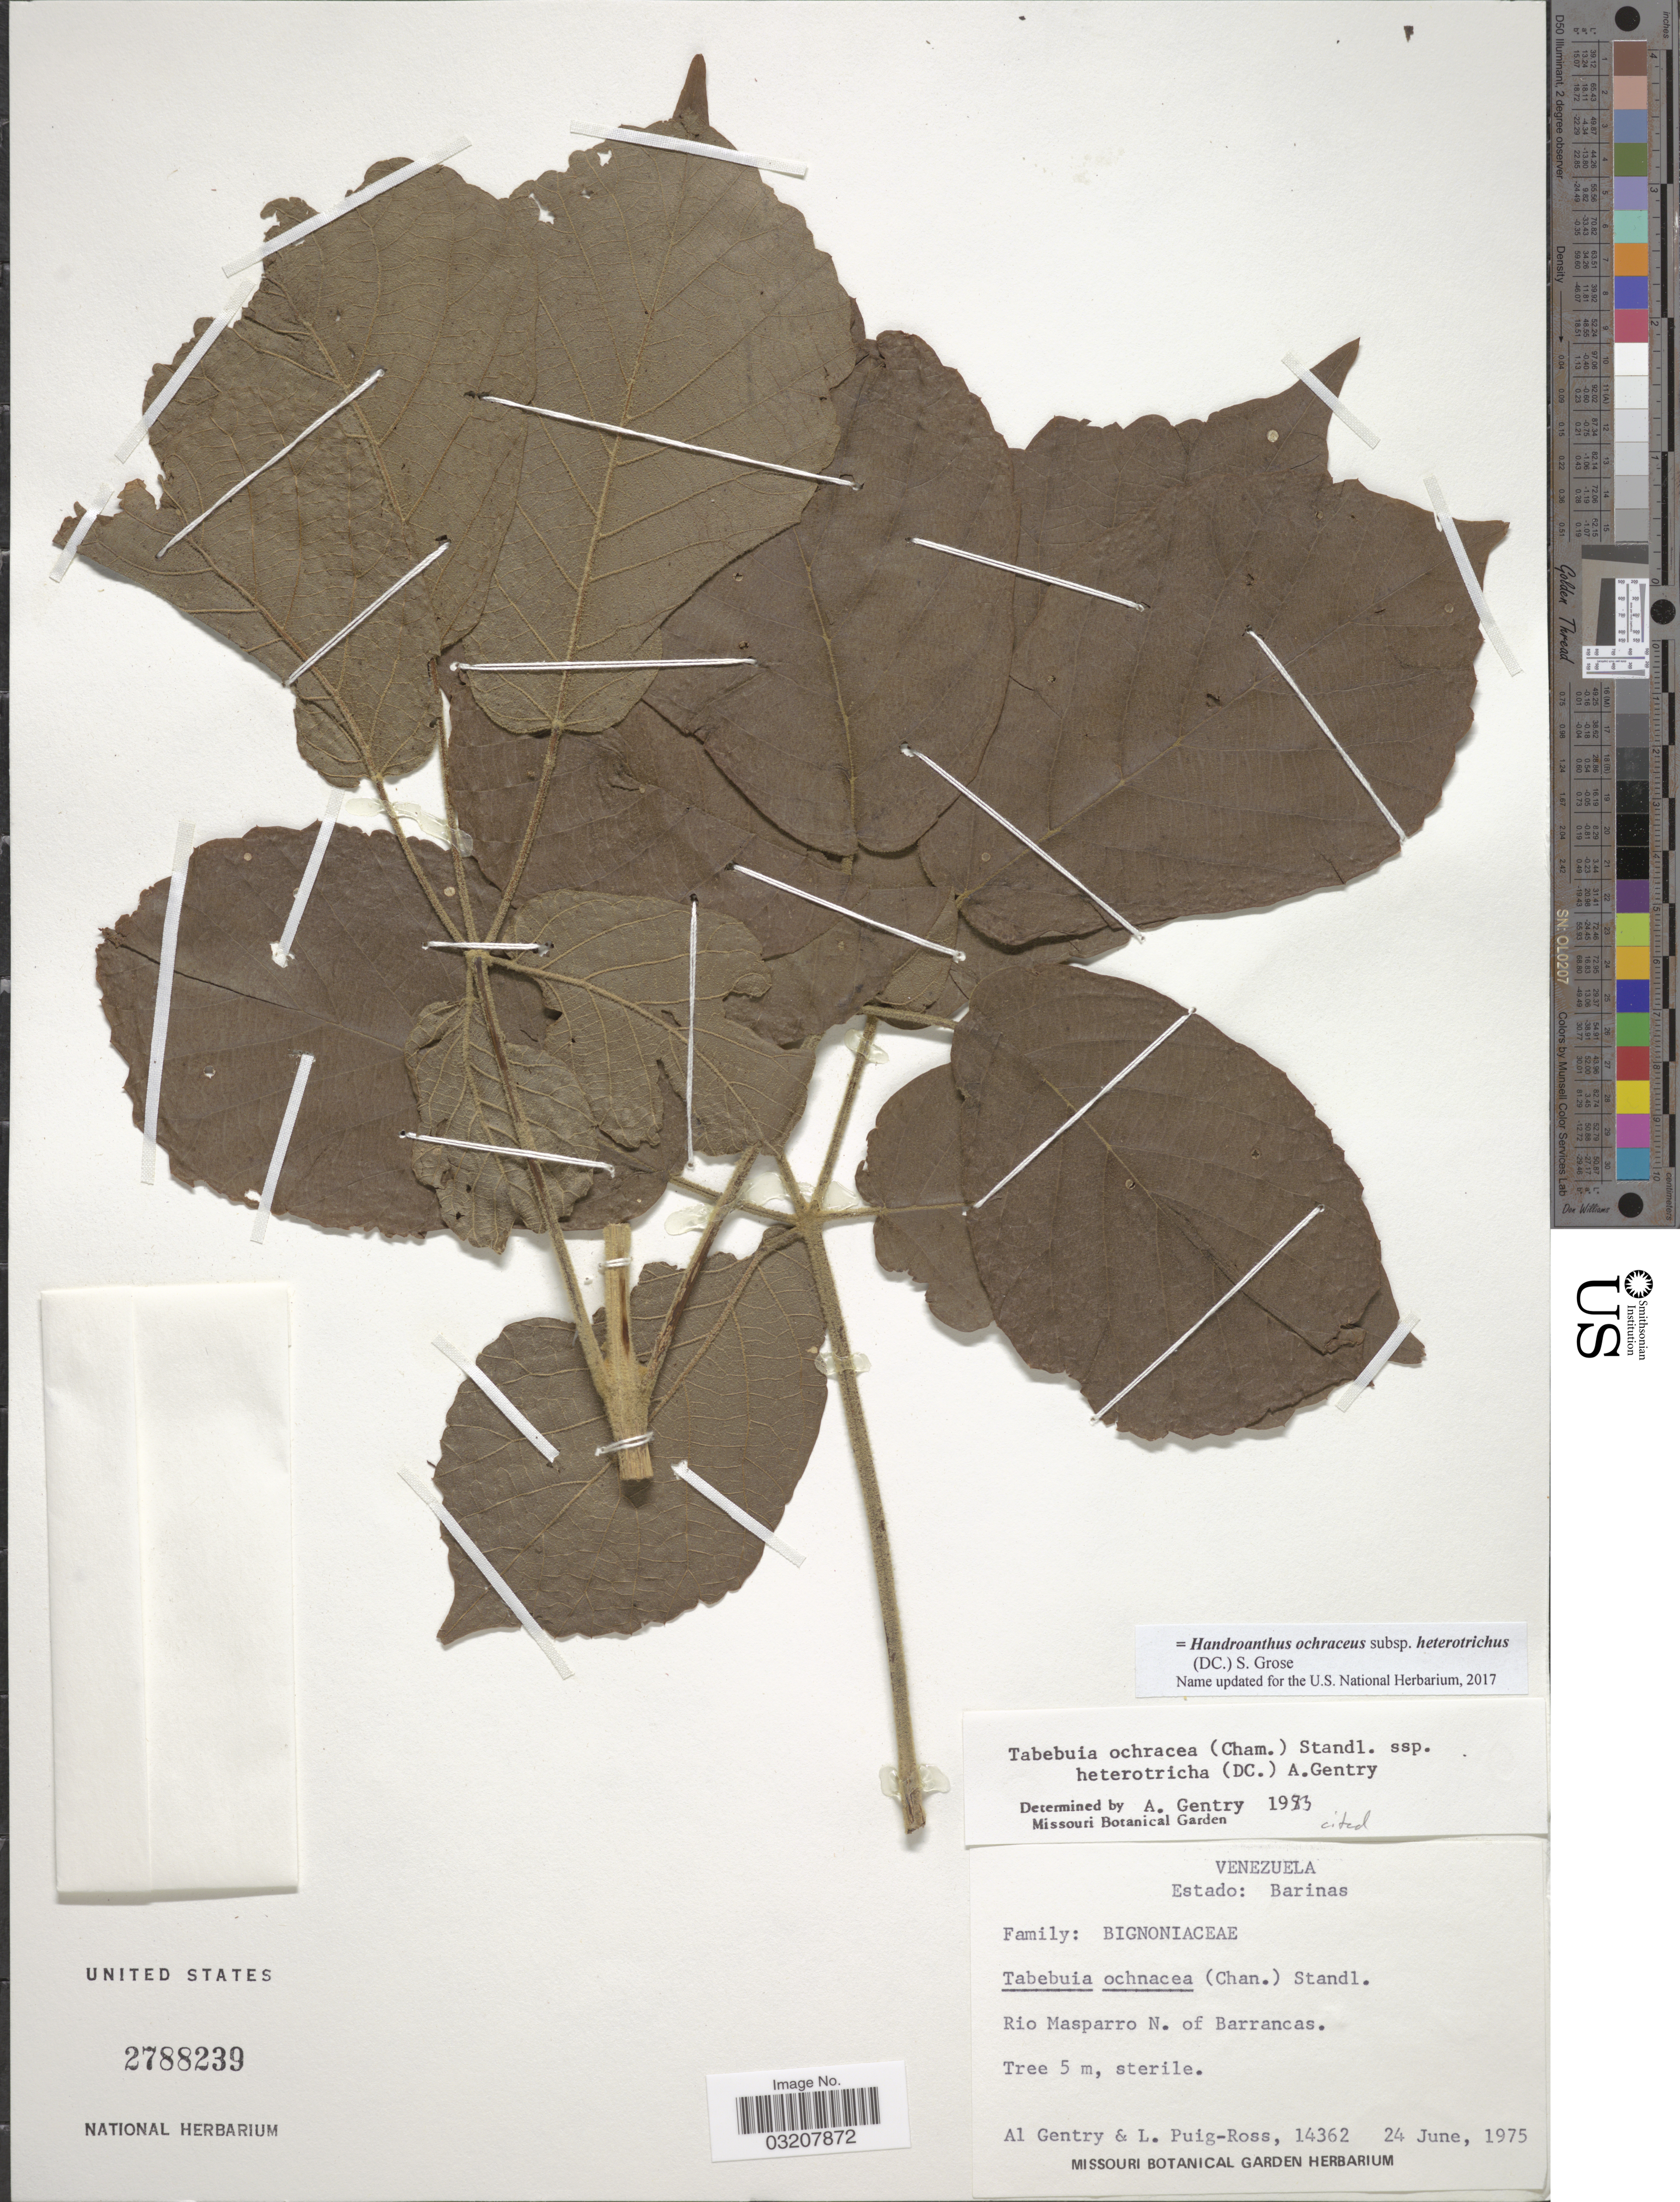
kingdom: Plantae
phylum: Tracheophyta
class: Magnoliopsida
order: Lamiales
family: Bignoniaceae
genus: Handroanthus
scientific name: Handroanthus ochraceus subsp. heterotrichus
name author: (DC.) S.O. Grose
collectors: A. H. Gentry & L. Puig-Ross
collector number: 14362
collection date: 1975-06-24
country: Venezuela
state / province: Barinas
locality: Rio Masparro N. of Barrancas.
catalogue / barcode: US 2788239